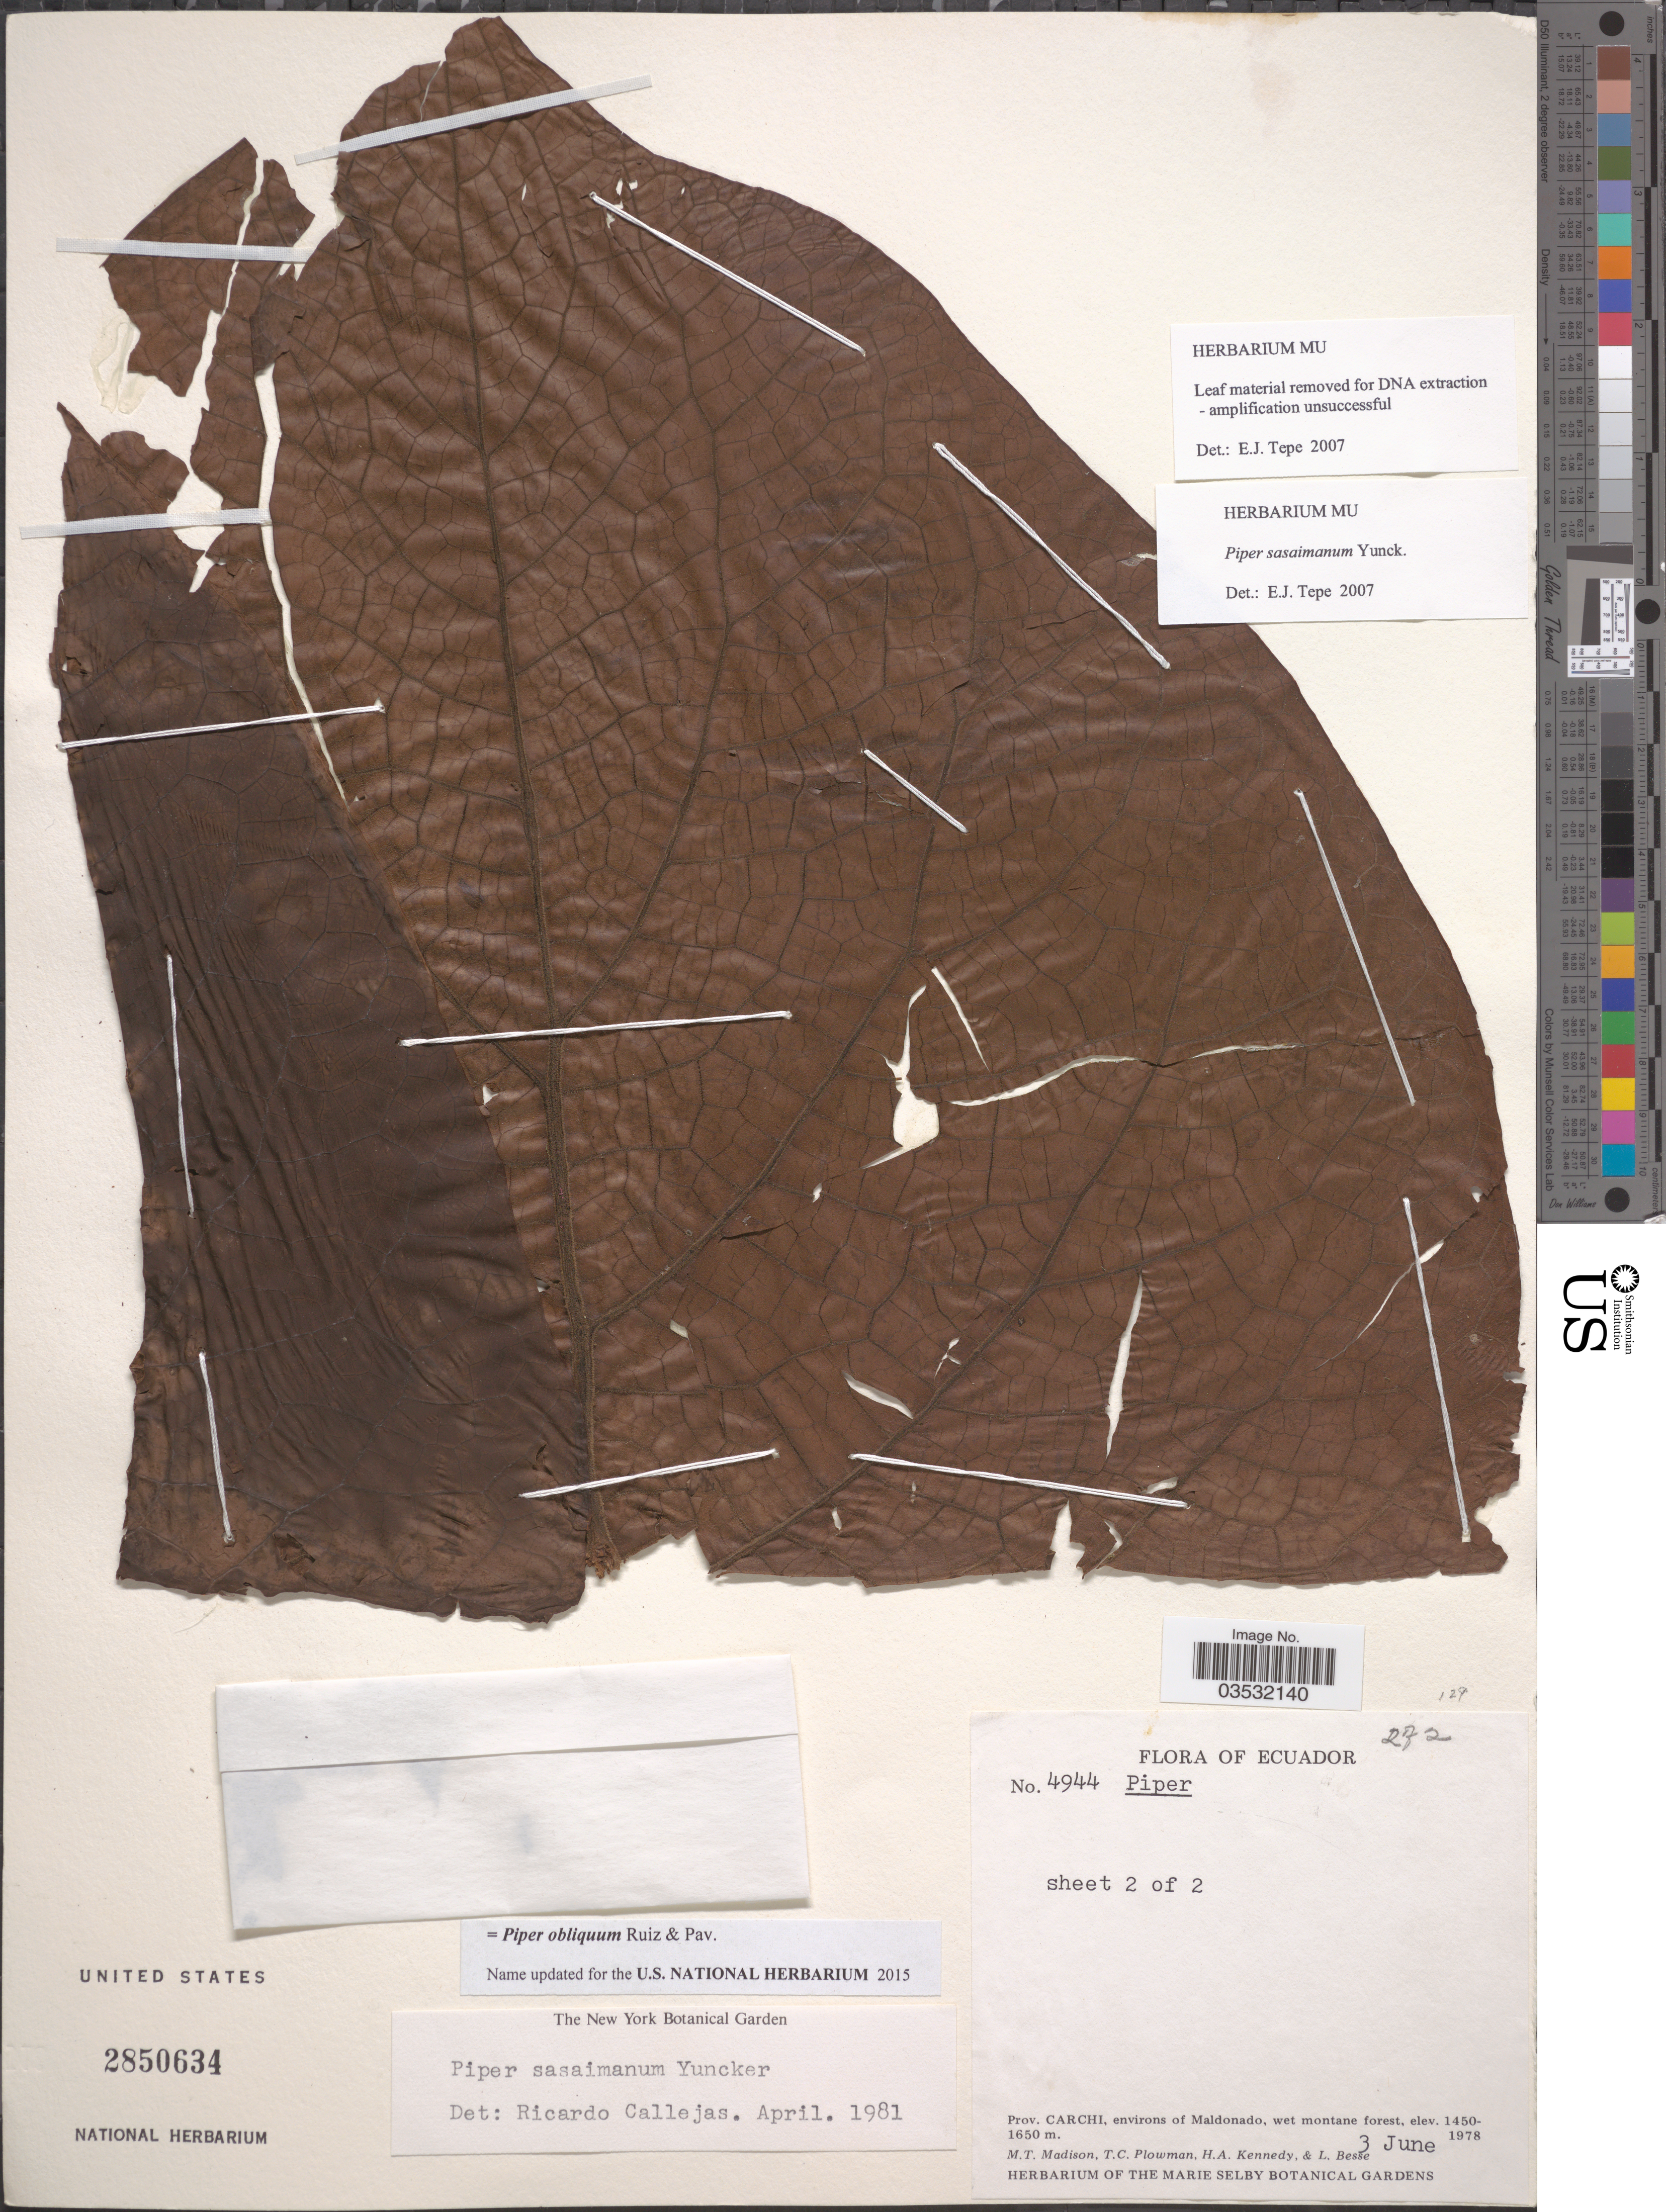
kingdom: Plantae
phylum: Tracheophyta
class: Magnoliopsida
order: Piperales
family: Piperaceae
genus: Piper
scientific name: Piper obliquum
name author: Ruiz & Pav.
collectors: M. T. Madison, T. Plowman, H. Kennedy & L. Besse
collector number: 4944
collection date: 1978-06-03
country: Ecuador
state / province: Carchi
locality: Environs of Maldonado.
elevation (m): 1450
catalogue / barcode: US 2850634